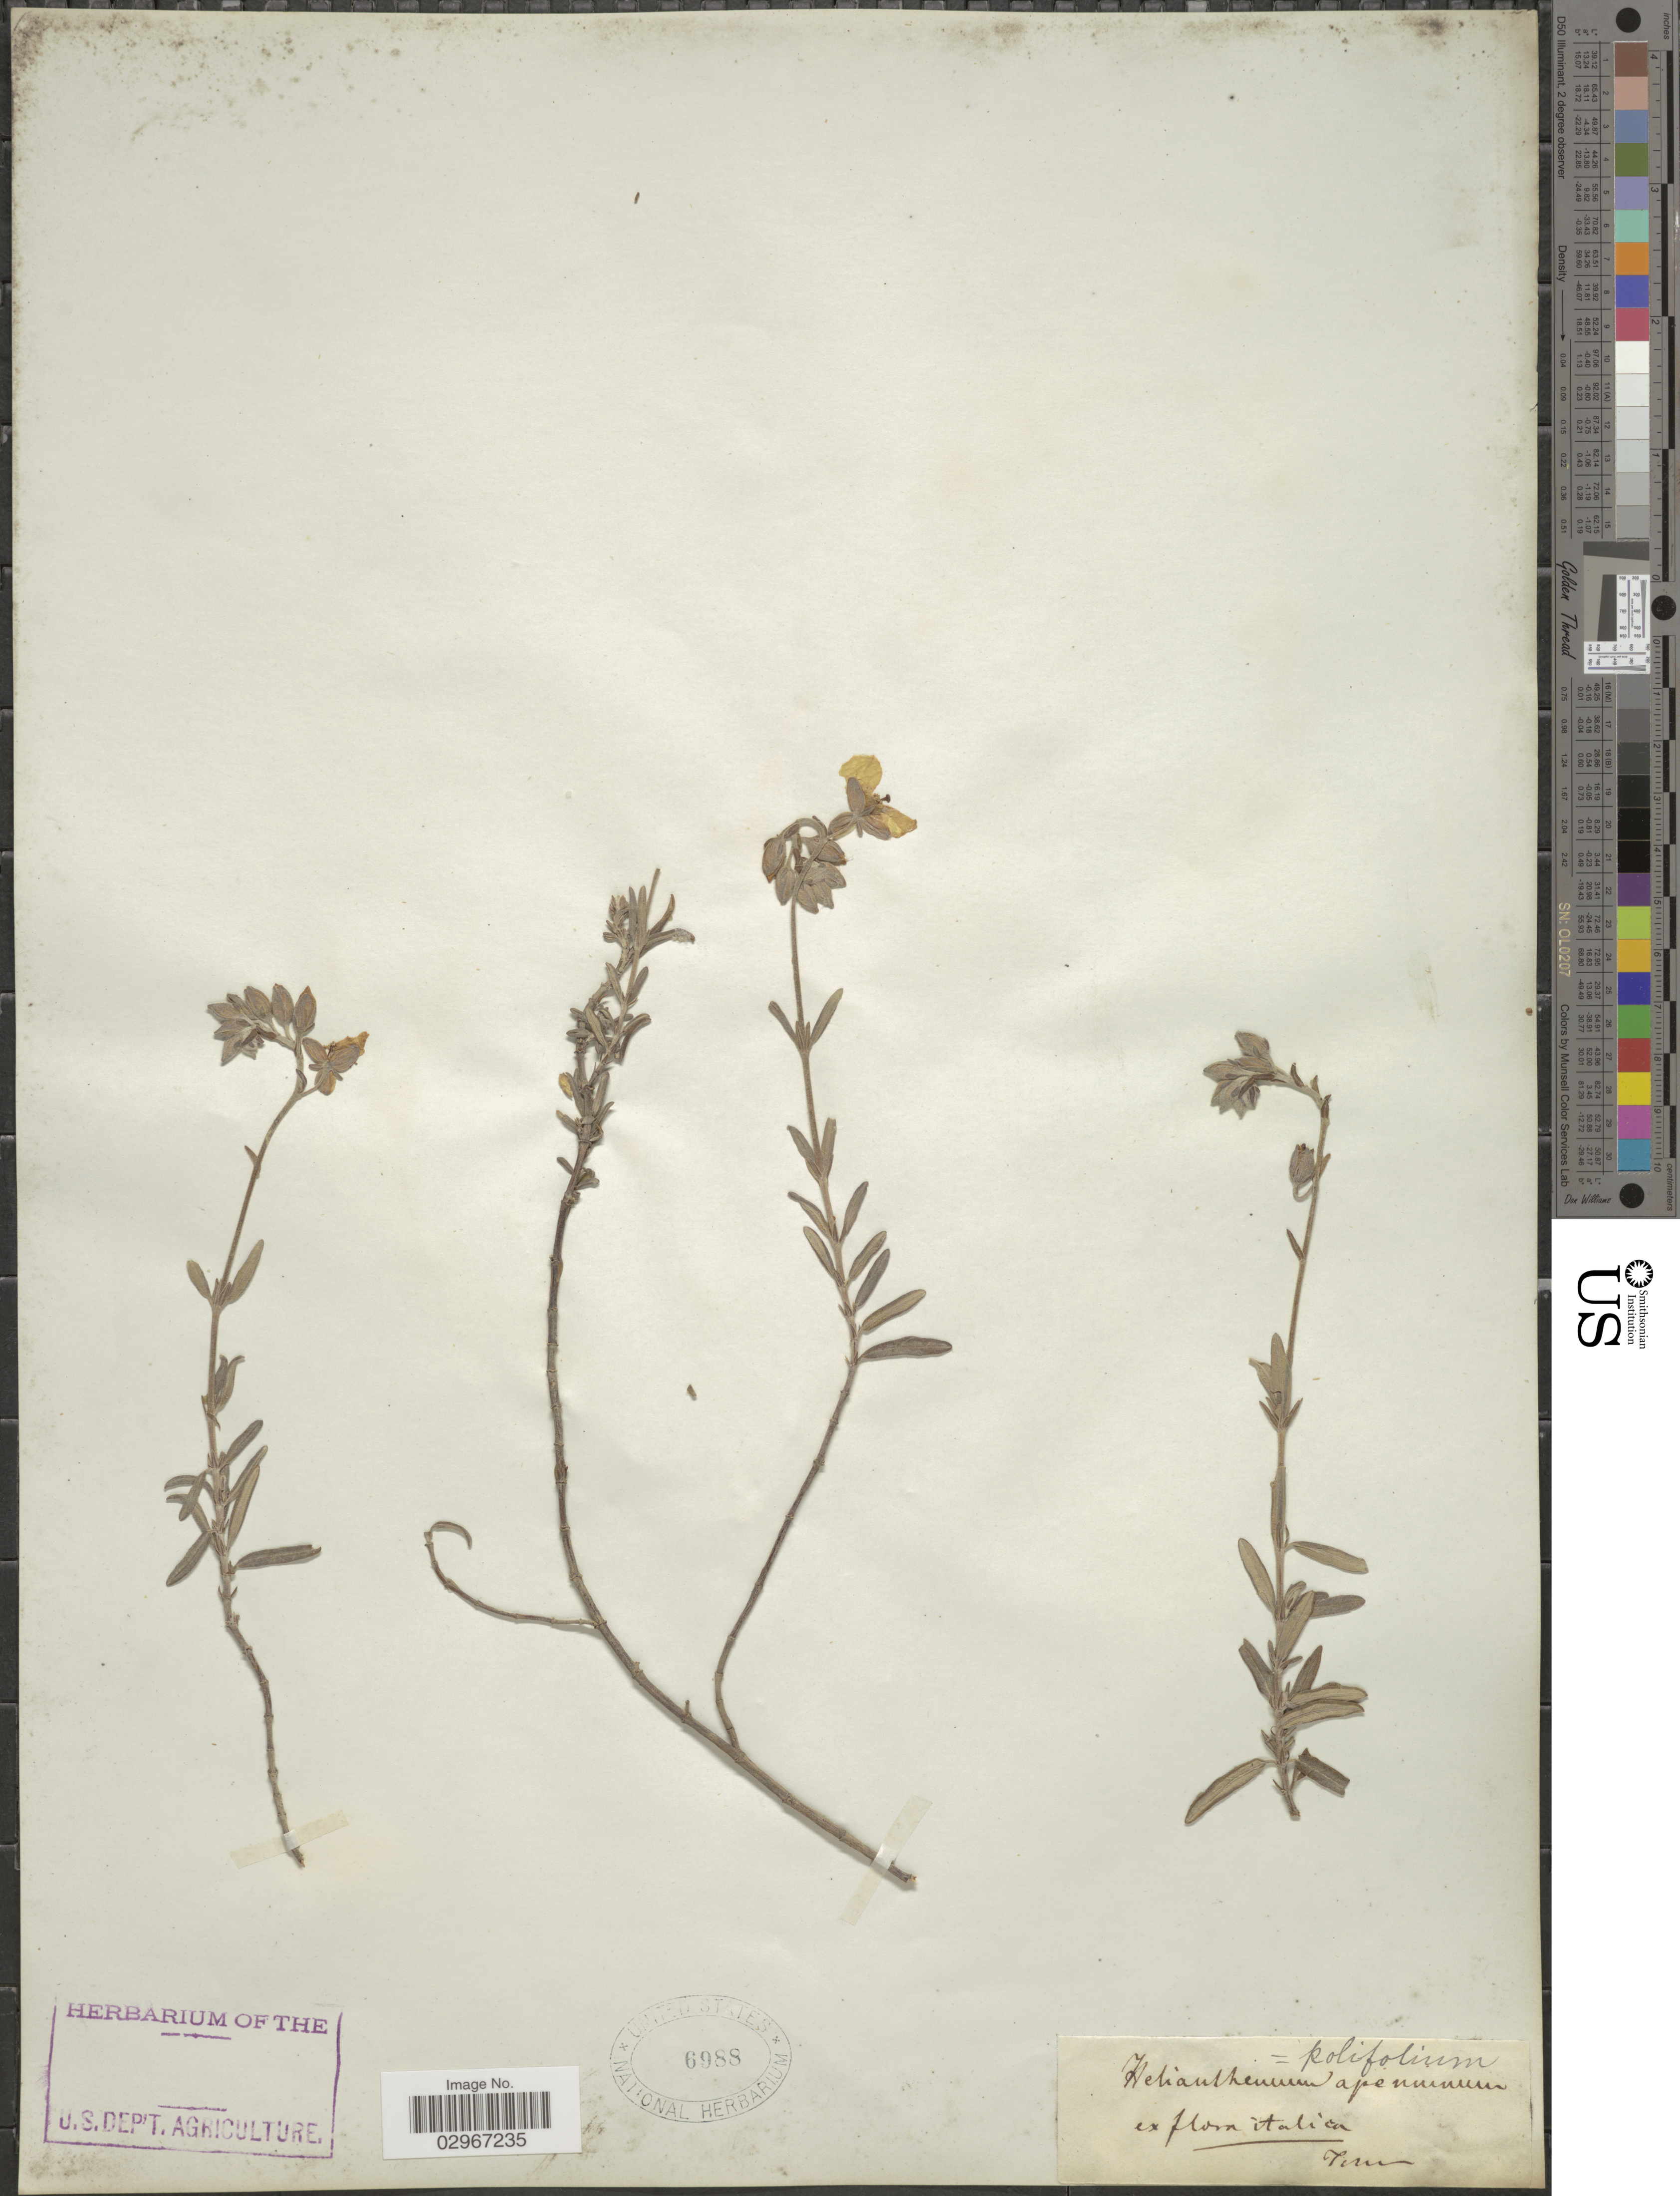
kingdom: Plantae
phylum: Tracheophyta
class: Magnoliopsida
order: Malvales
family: Cistaceae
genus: Helianthemum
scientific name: Helianthemum polifolium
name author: Mill.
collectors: Tern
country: Italy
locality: Italica.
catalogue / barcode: US 6988